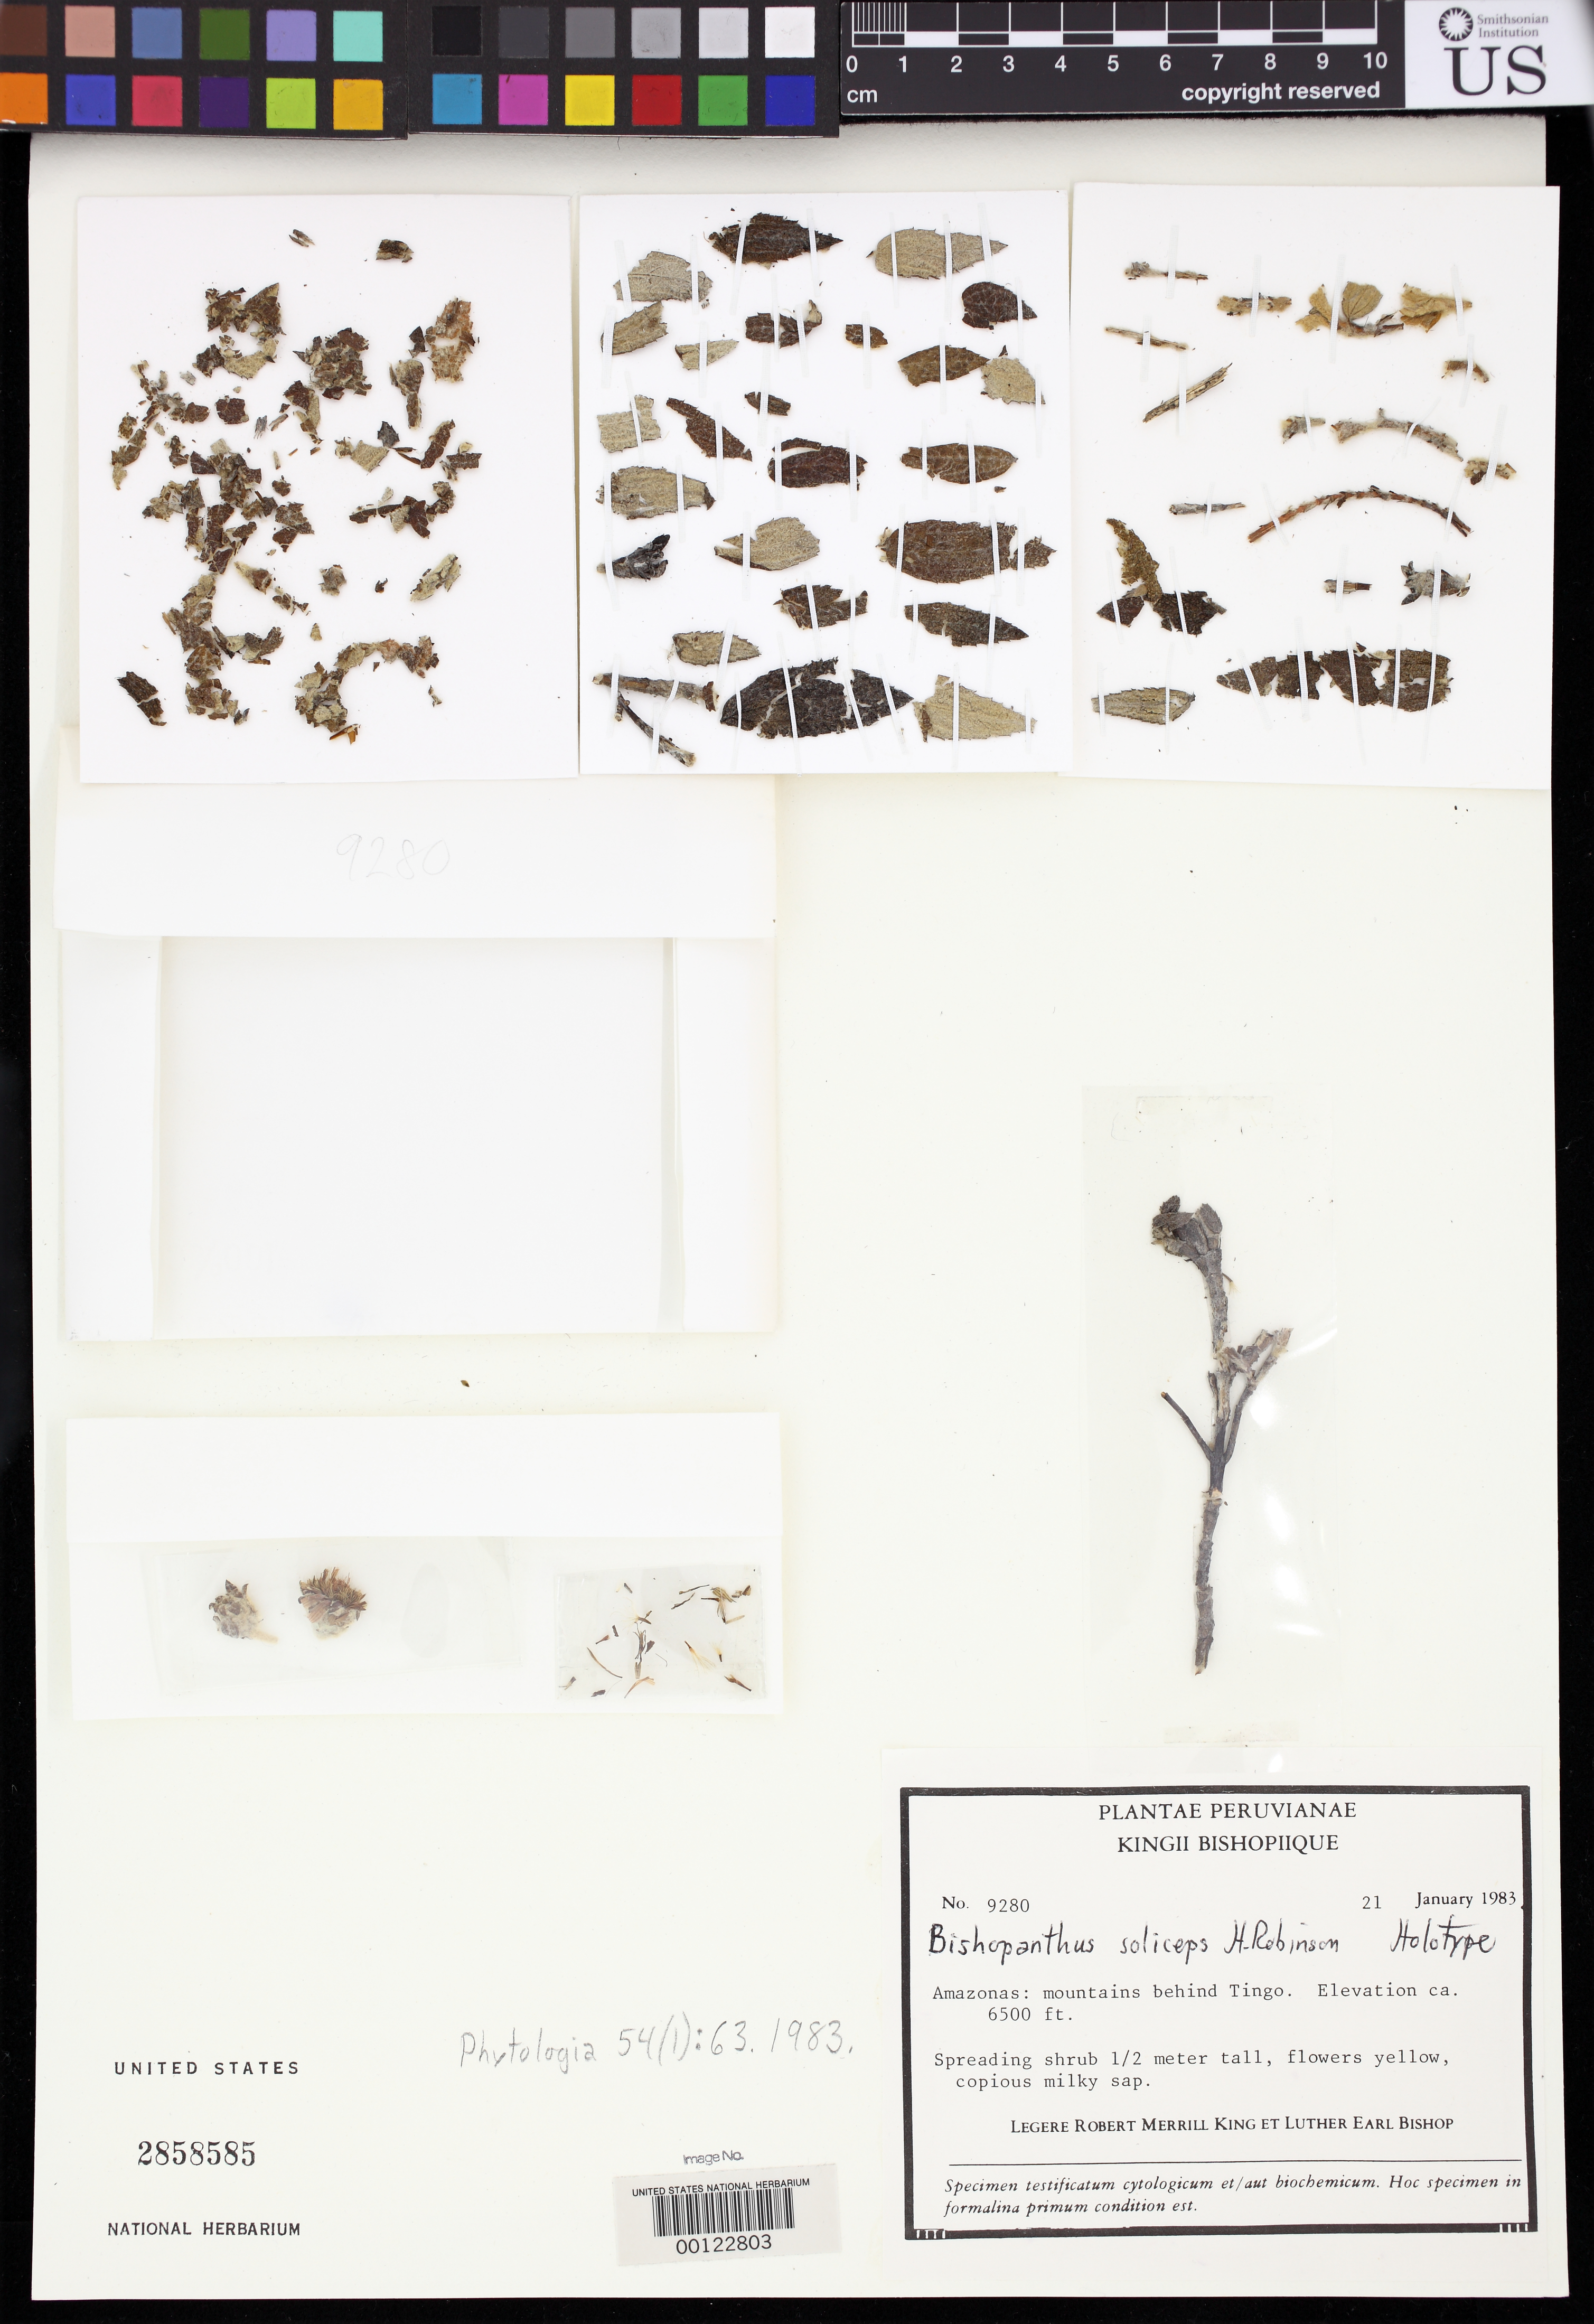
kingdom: Plantae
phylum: Tracheophyta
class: Magnoliopsida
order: Asterales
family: Asteraceae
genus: Bishopanthus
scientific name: Bishopanthus soliceps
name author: H. Rob.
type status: Holotype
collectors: R. M. King & L. E. Bishop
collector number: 9280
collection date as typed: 21 Jan 1983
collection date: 1983-01-21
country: Peru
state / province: Amazonas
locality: mountains behind Tingo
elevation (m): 1981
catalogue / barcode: US 2858585